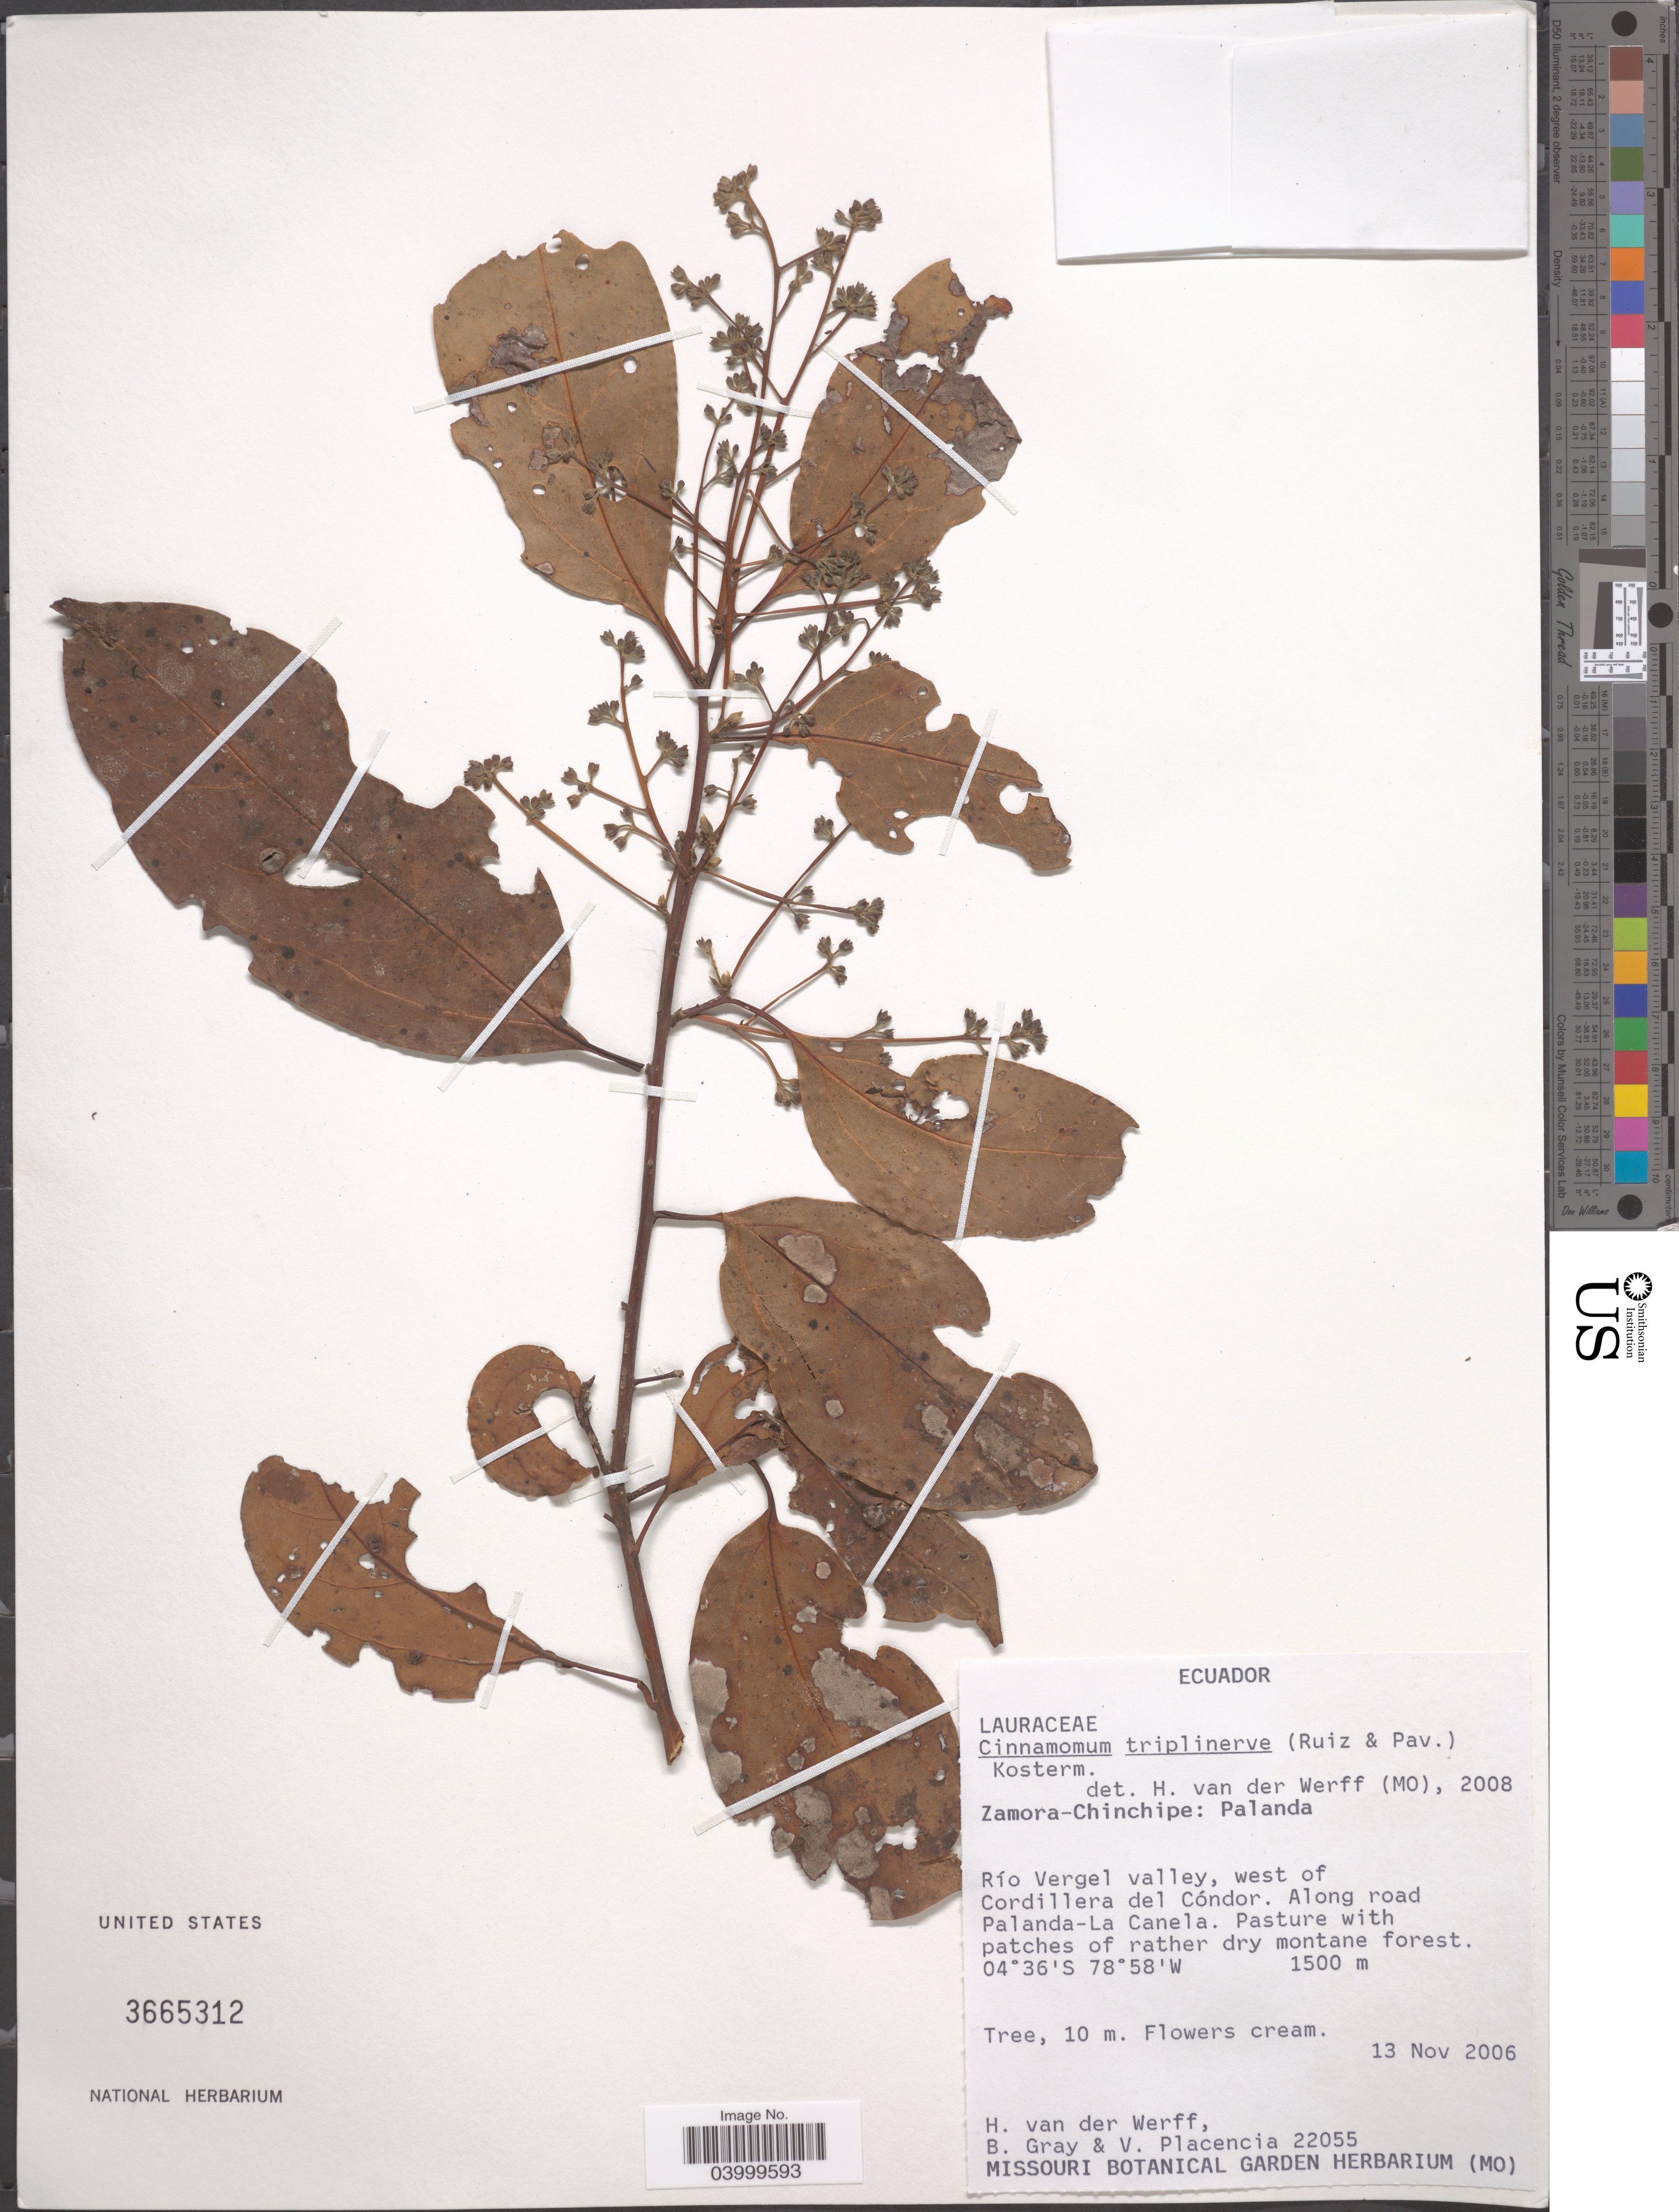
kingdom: Plantae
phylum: Tracheophyta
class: Magnoliopsida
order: Laurales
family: Lauraceae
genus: Cinnamomum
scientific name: Cinnamomum triplinerve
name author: (Ruiz & Pav.) Kosterm.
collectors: H. van der Werff, B. Gray & V. Placencia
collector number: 22055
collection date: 2006-11-13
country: Ecuador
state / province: Zamora-Chinchipe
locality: Palanda. Río Vergel valley, west of Cordillera del Cóndor. Along road Palanda-La Canela. Pasture with patches of rather dry montane forest.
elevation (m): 1500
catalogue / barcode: US 3665312